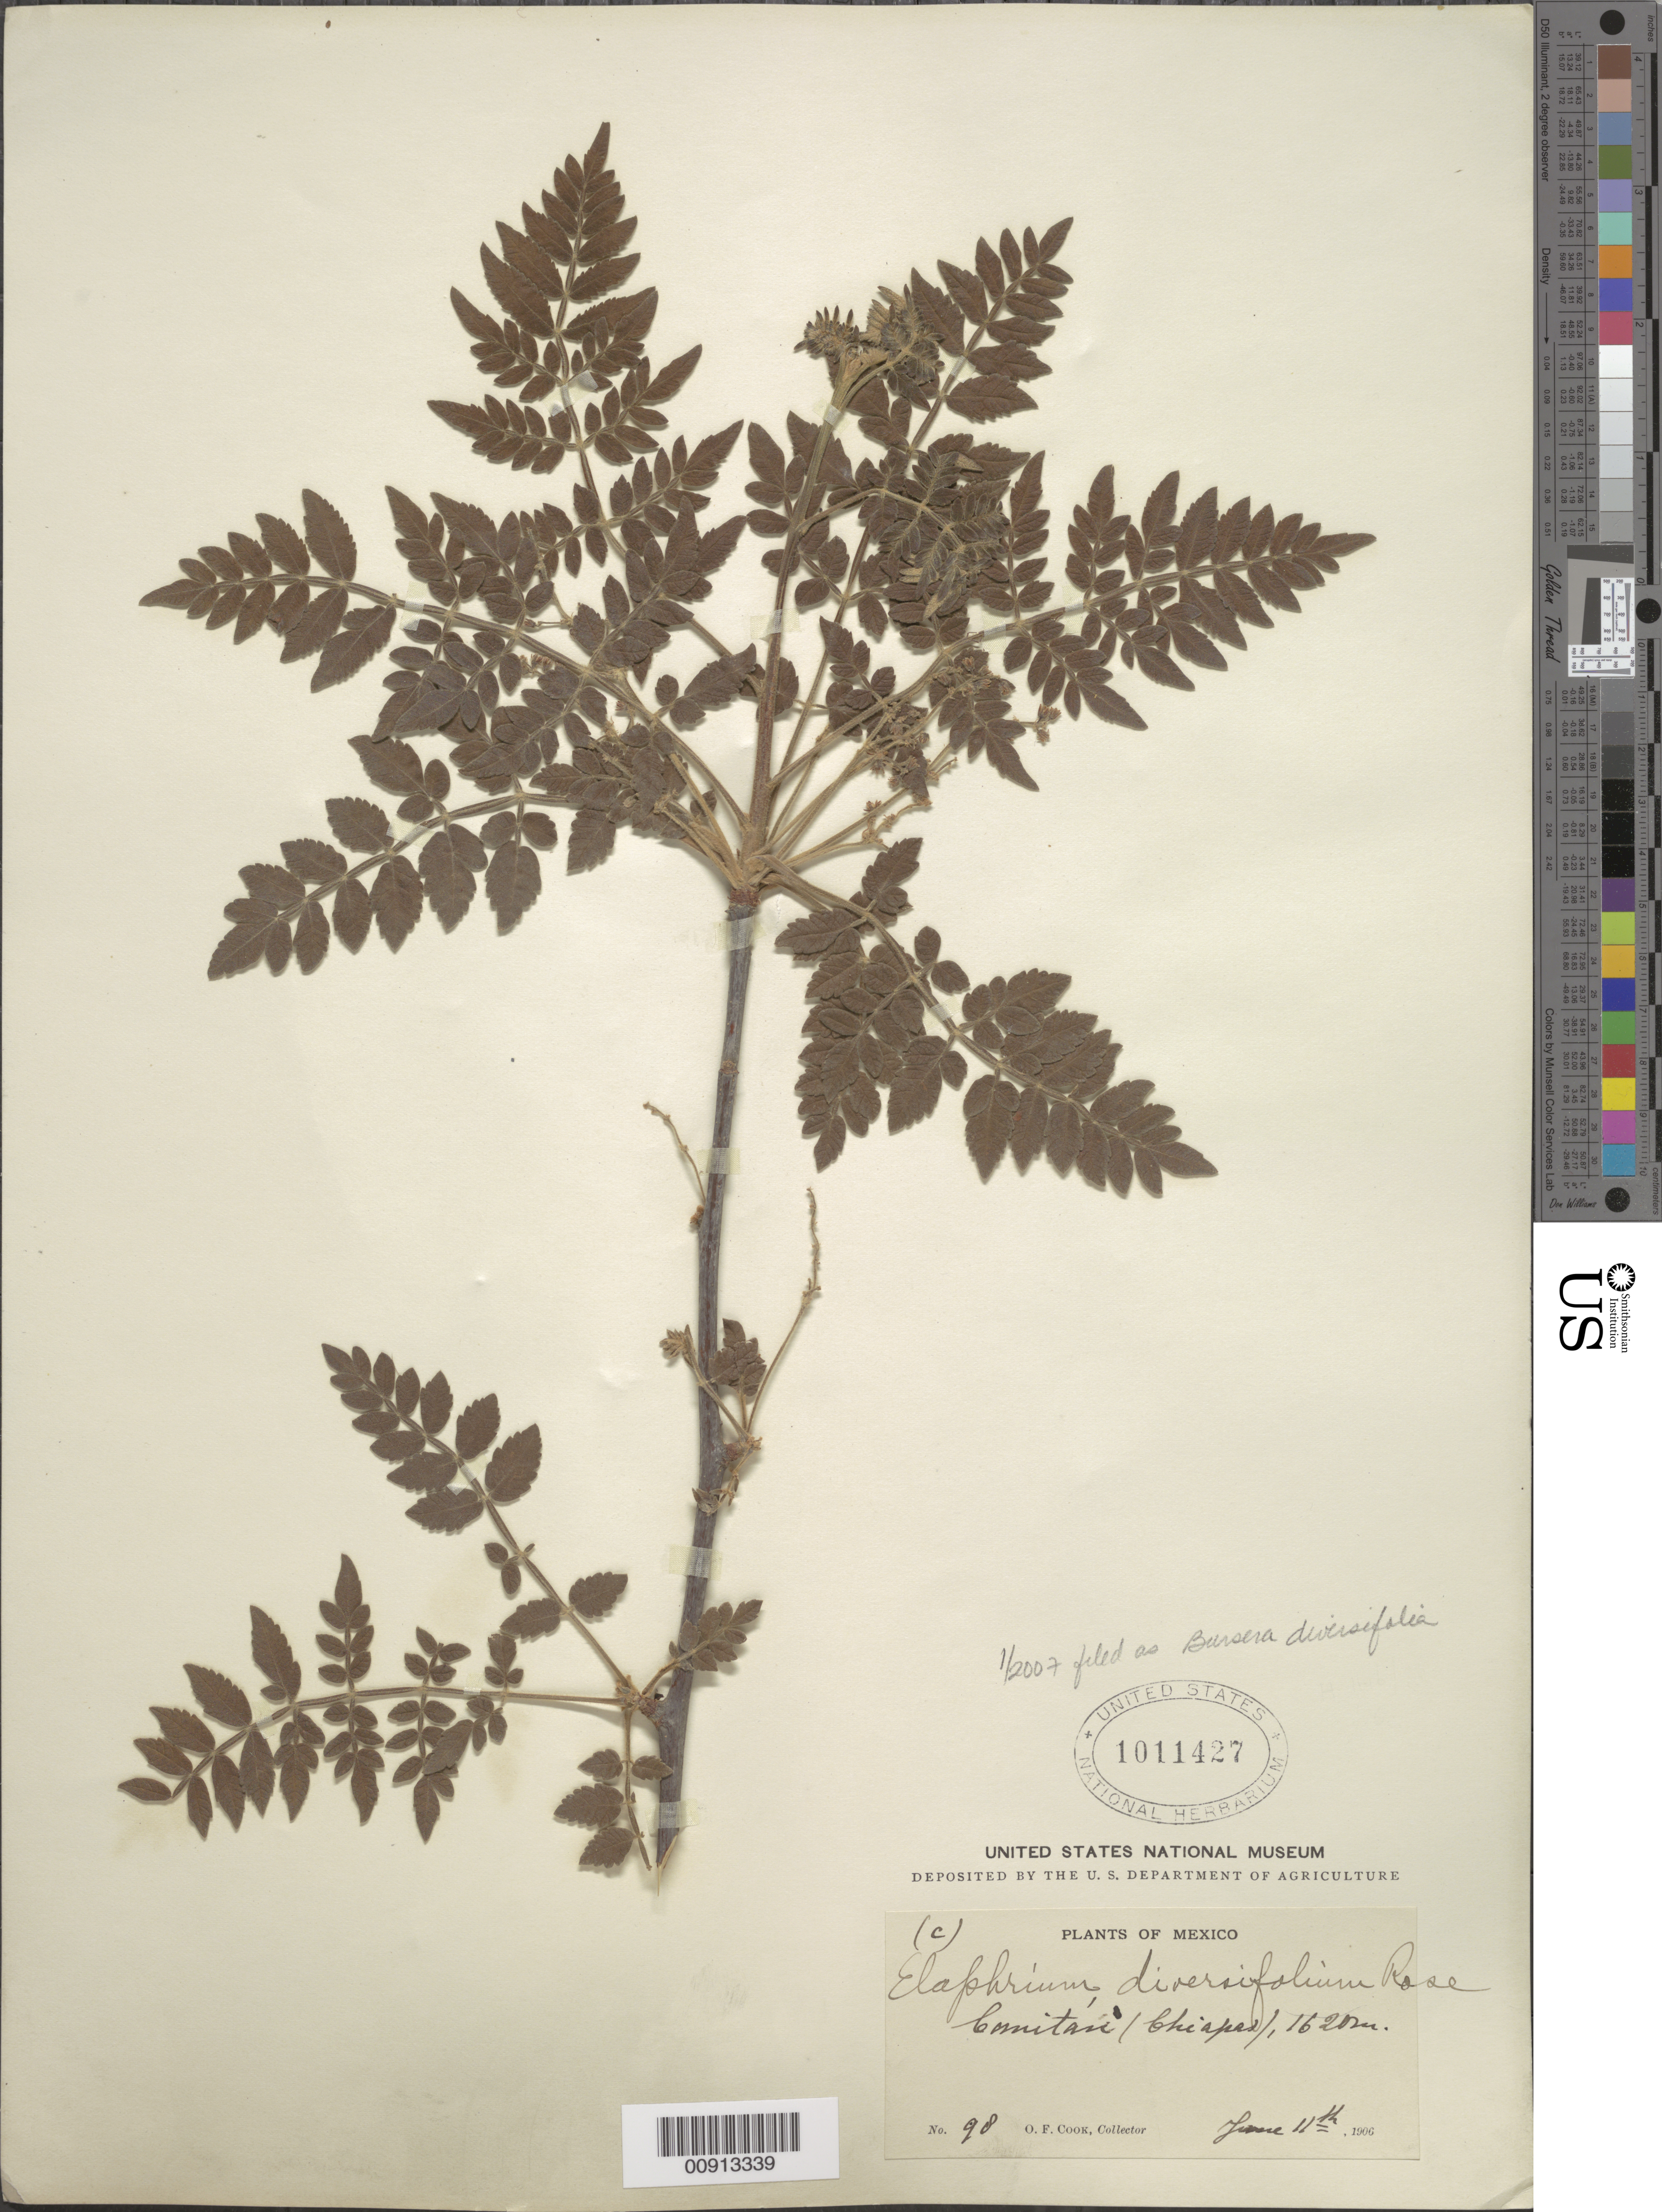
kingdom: Plantae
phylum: Tracheophyta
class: Magnoliopsida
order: Sapindales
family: Burseraceae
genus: Bursera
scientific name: Bursera diversifolia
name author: Rose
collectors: O. F. Cook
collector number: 98 c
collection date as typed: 11 Jun 1906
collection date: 1906-06-11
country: Mexico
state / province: Chiapas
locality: Comitán (Chiapas).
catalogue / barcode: US 1011427